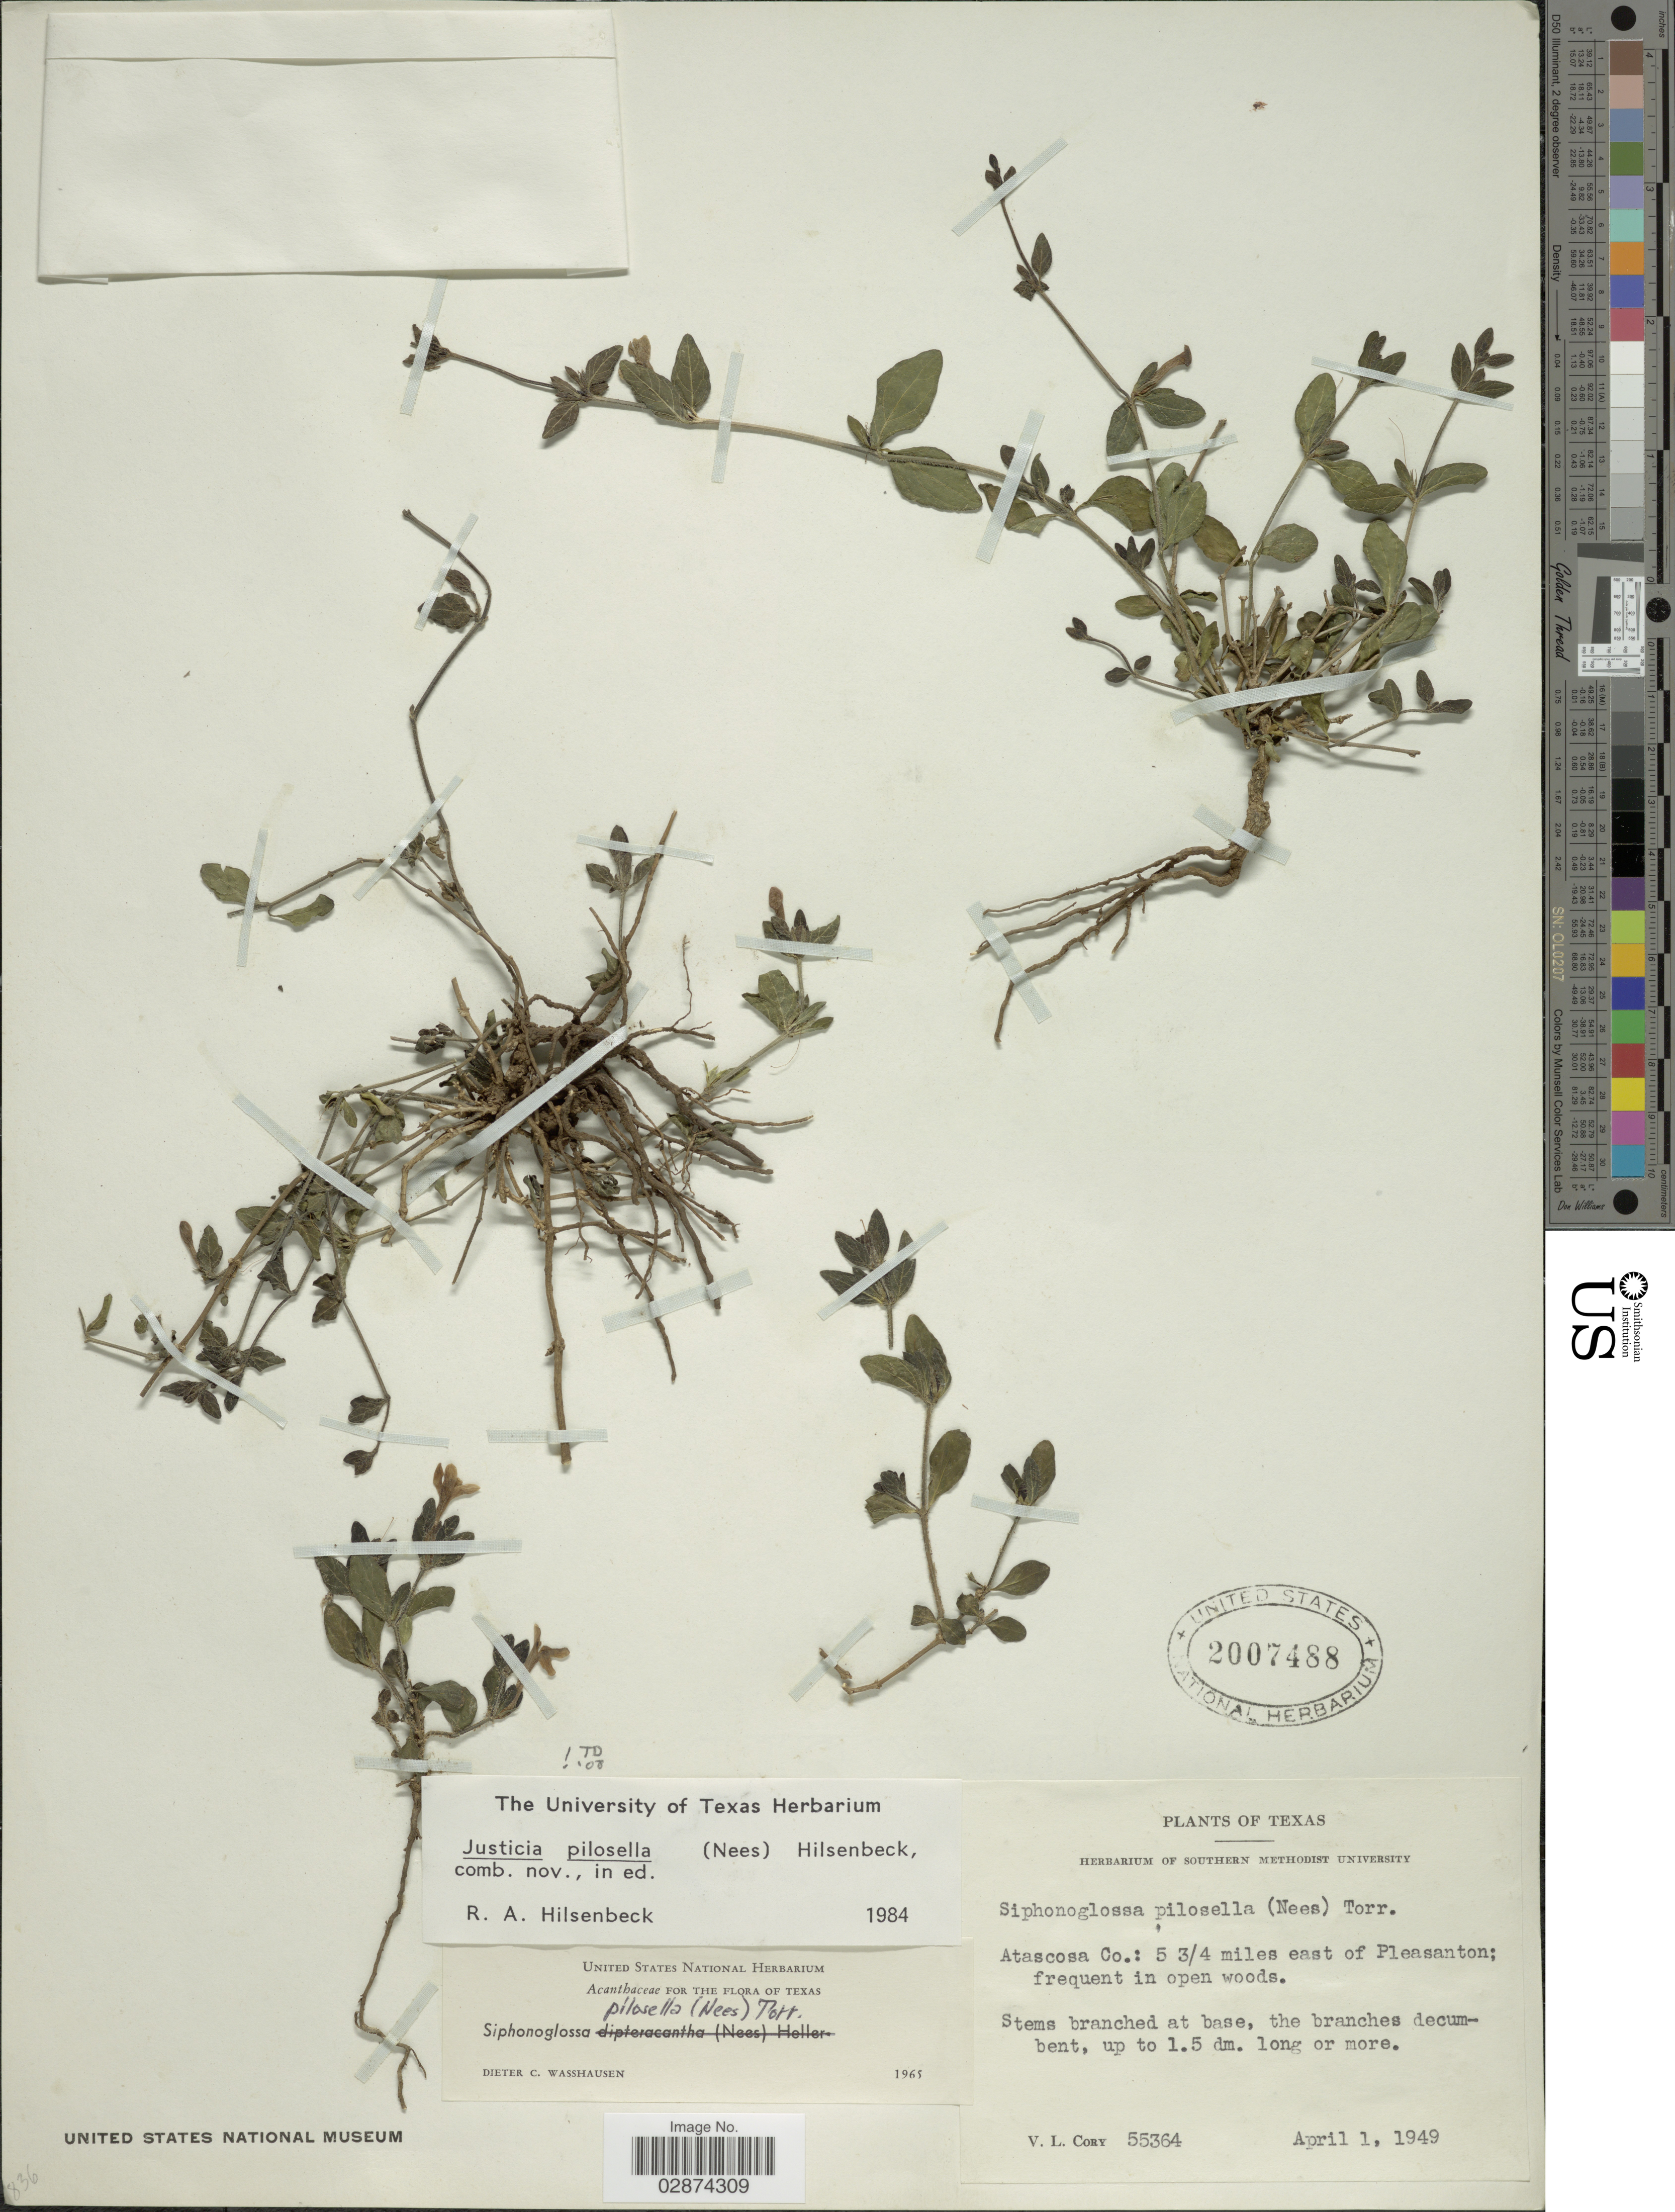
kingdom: Plantae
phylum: Tracheophyta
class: Magnoliopsida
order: Lamiales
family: Acanthaceae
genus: Justicia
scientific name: Justicia pilosella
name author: (Nees) Hilsenb.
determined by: Fisher, Amanda, (LOB), California State University, Long Beach (UNITED STATES)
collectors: V. Cory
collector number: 55364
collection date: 1949-04-01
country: United States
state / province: Texas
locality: Atascosa Co.: 5 3/4 miles east of Pleasanton.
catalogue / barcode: US 2007488